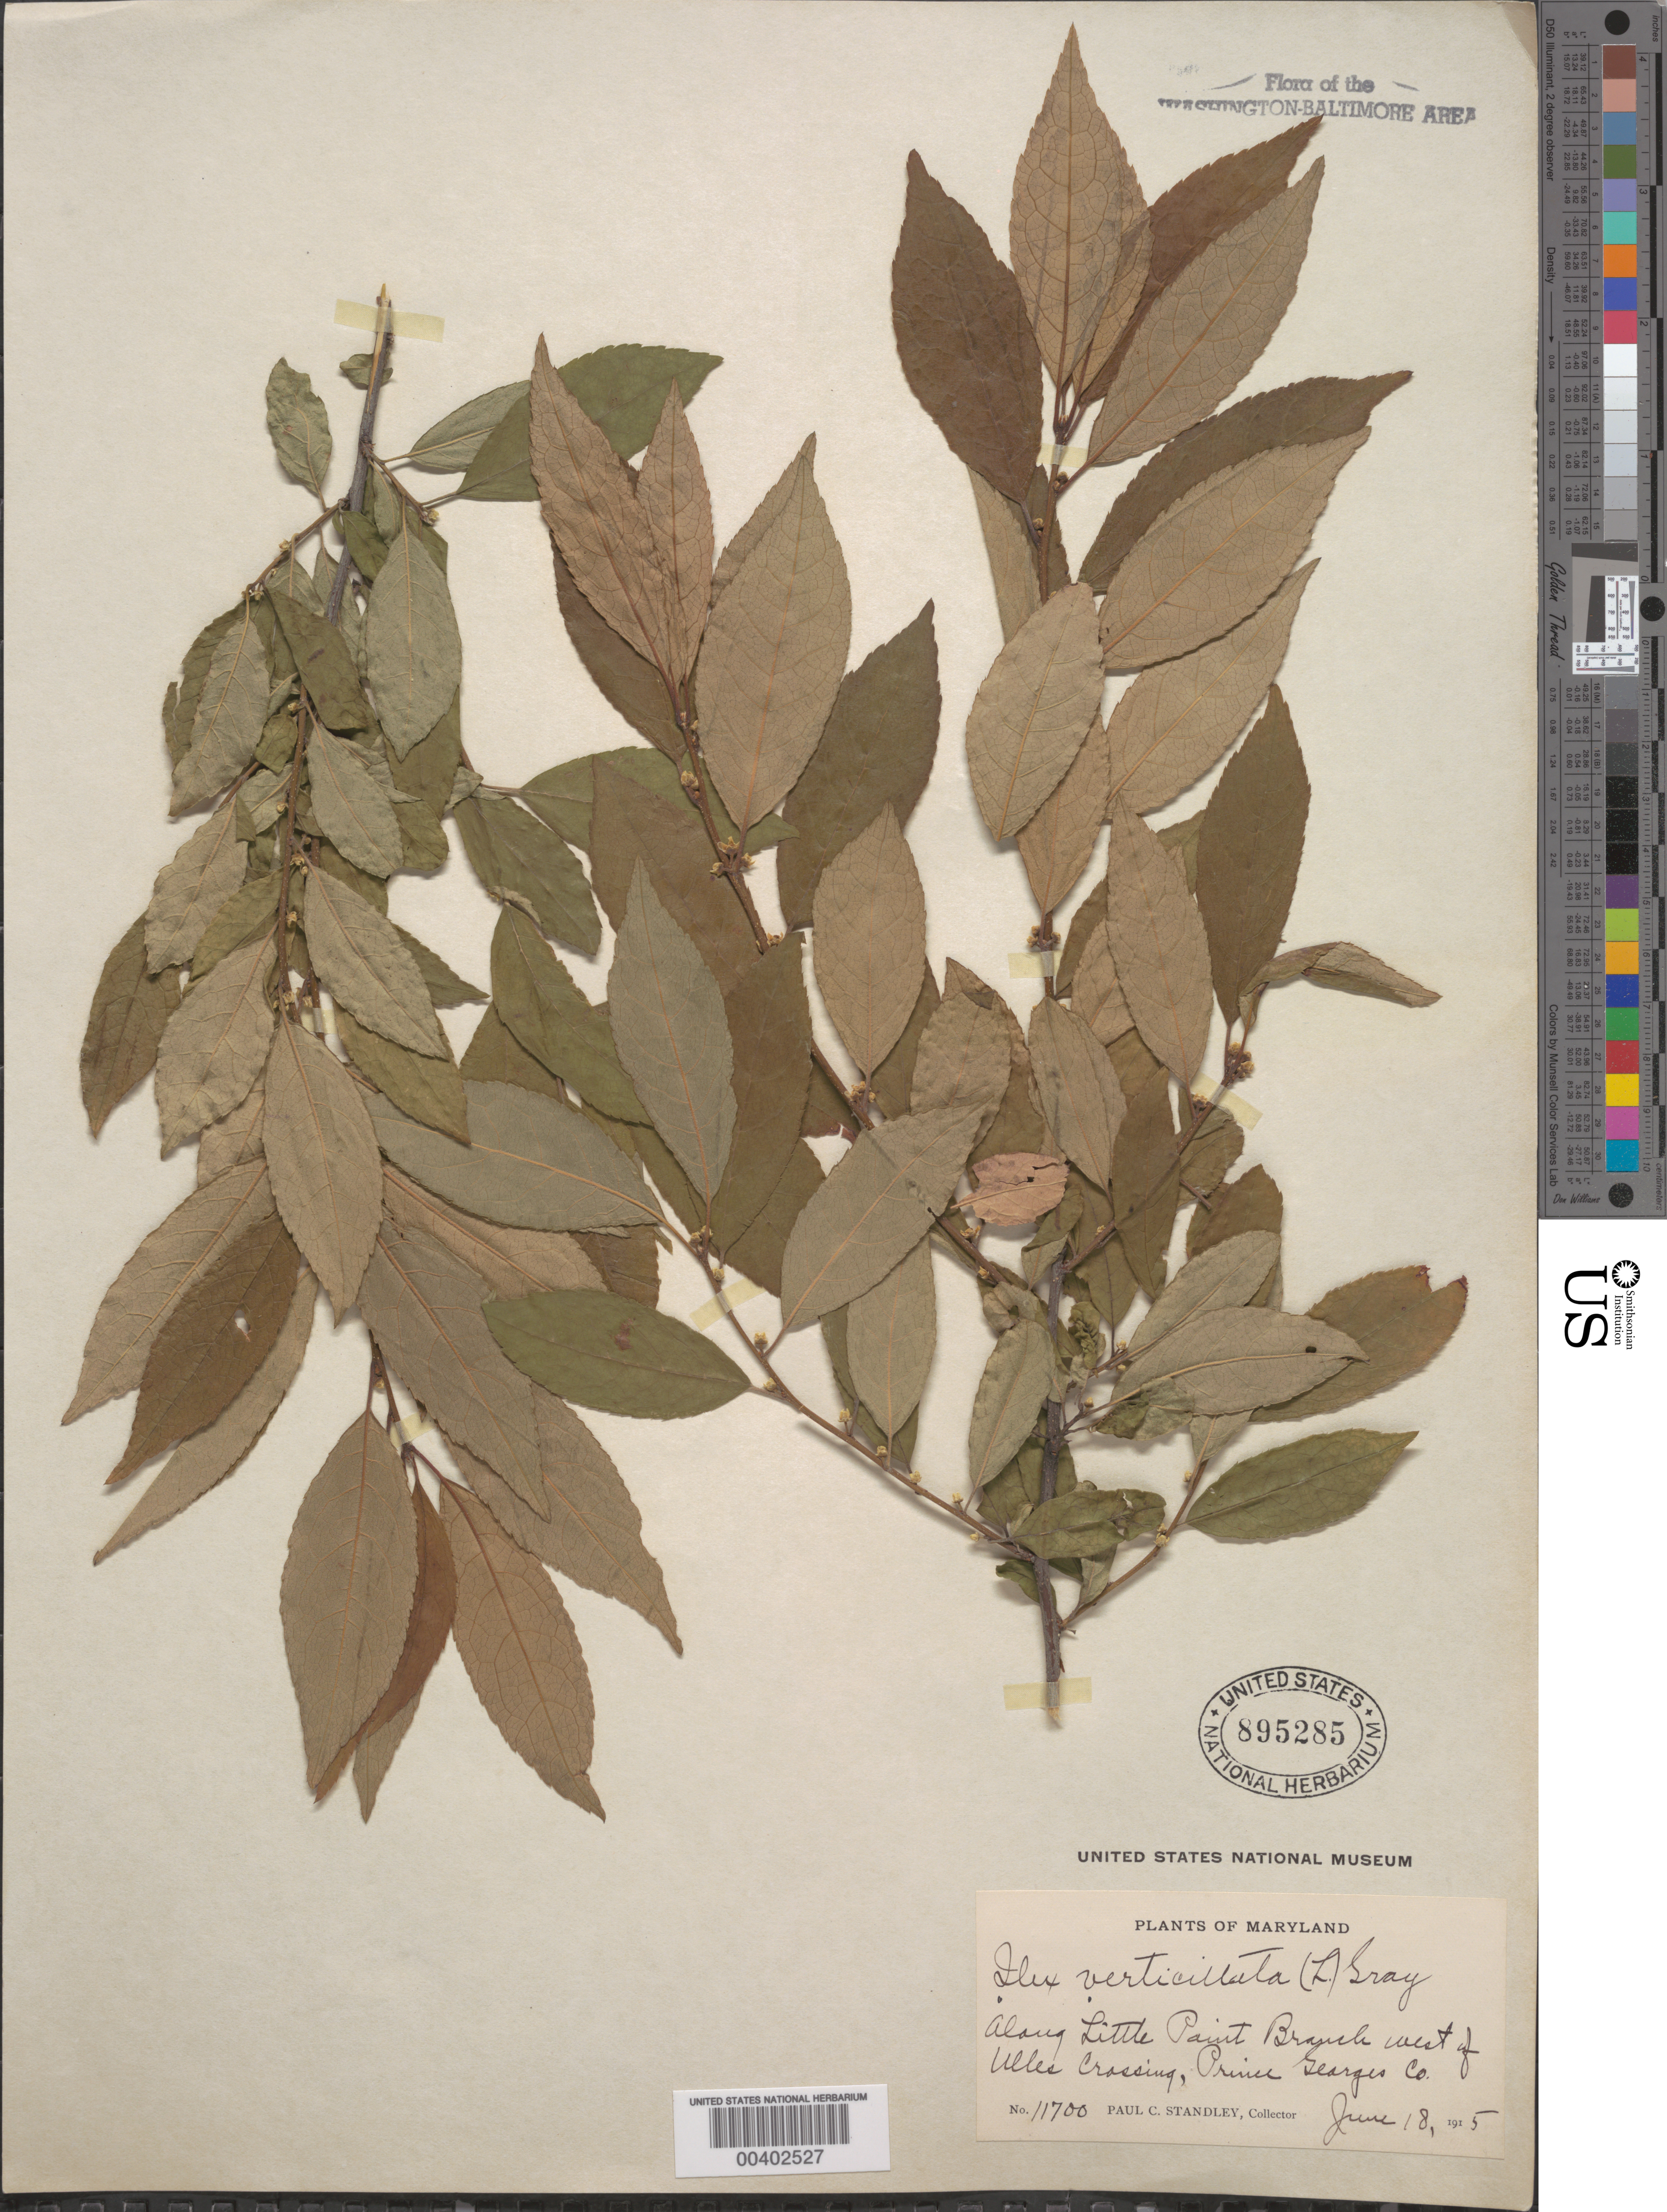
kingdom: Plantae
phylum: Tracheophyta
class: Magnoliopsida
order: Aquifoliales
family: Aquifoliaceae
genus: Ilex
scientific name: Ilex verticillata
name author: (L.) A. Gray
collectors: P. C. Standley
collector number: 11700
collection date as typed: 18 Jun 1915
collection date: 1915-06-18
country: United States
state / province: Maryland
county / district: Prince George's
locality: Along Little Paint Branch, west of Ulles Crossing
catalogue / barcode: US 895285